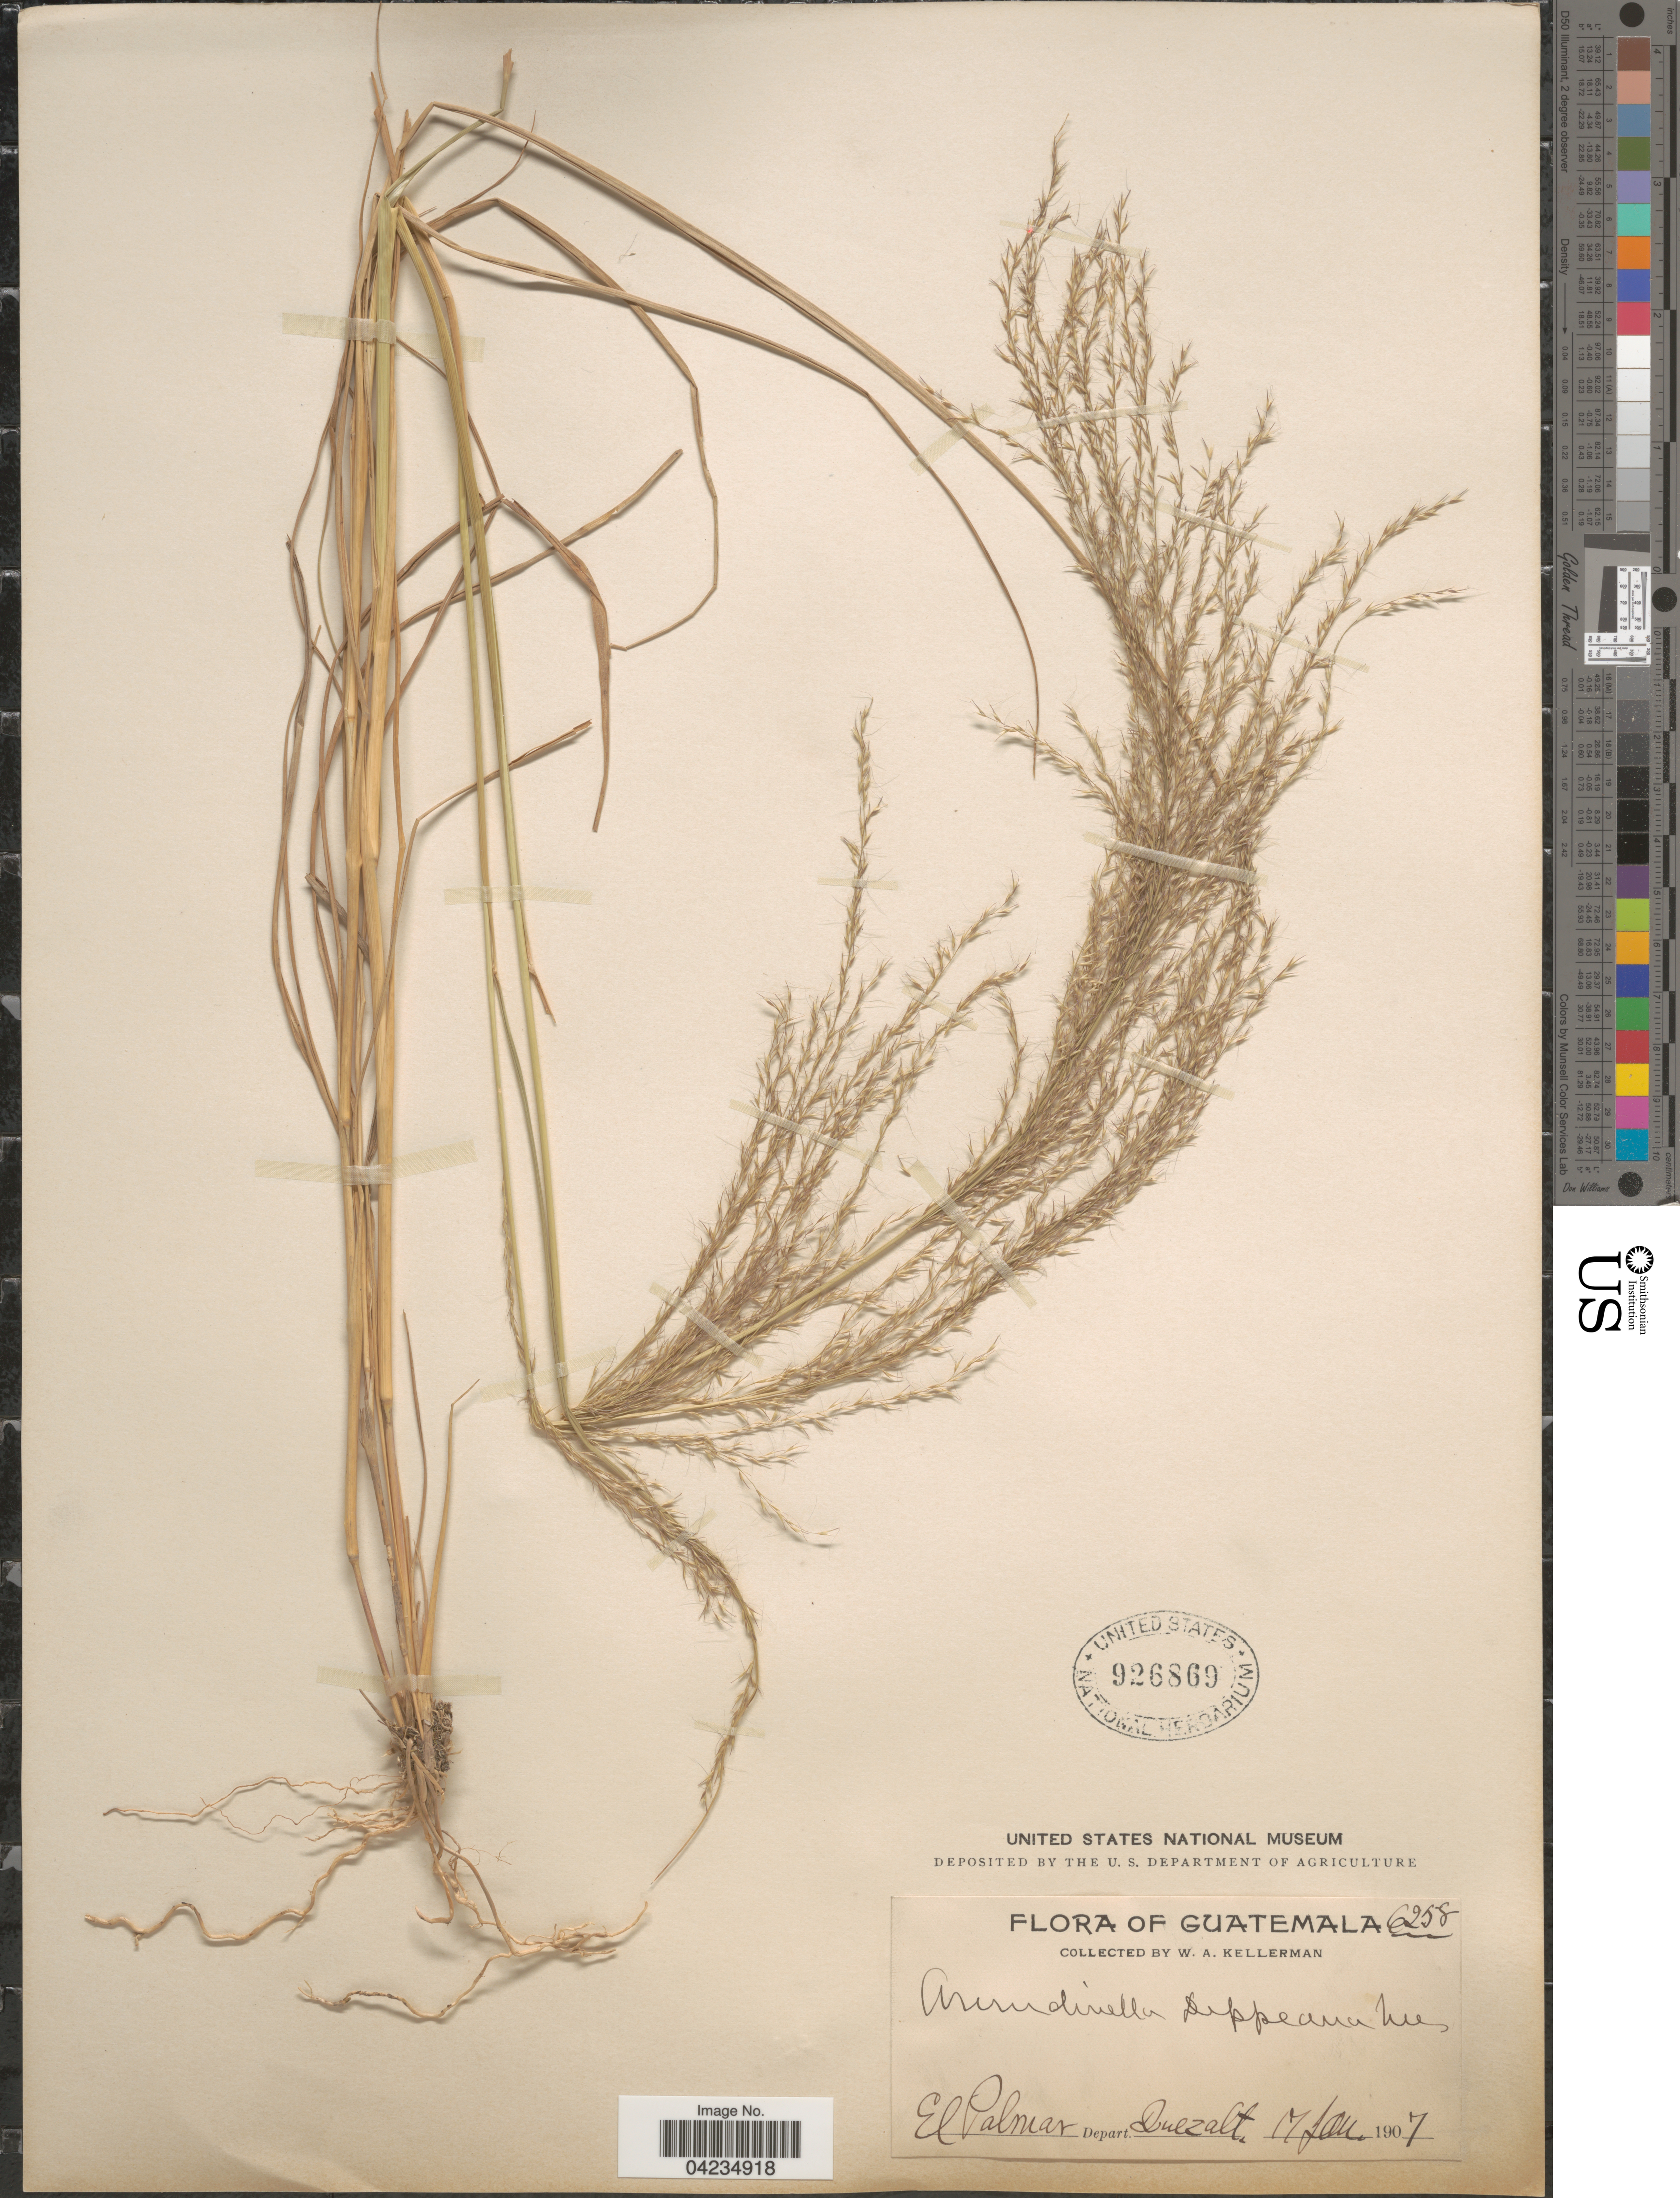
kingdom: Plantae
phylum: Tracheophyta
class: Liliopsida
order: Poales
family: Poaceae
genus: Arundinella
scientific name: Arundinella berteroniana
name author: (Schult.) Hitchc. & Chase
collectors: W. Kellerman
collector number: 6258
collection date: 1907-01-17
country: Guatemala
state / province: Quetzaltenango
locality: El Palmar. Depart. Quezalt.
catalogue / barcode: US 926869